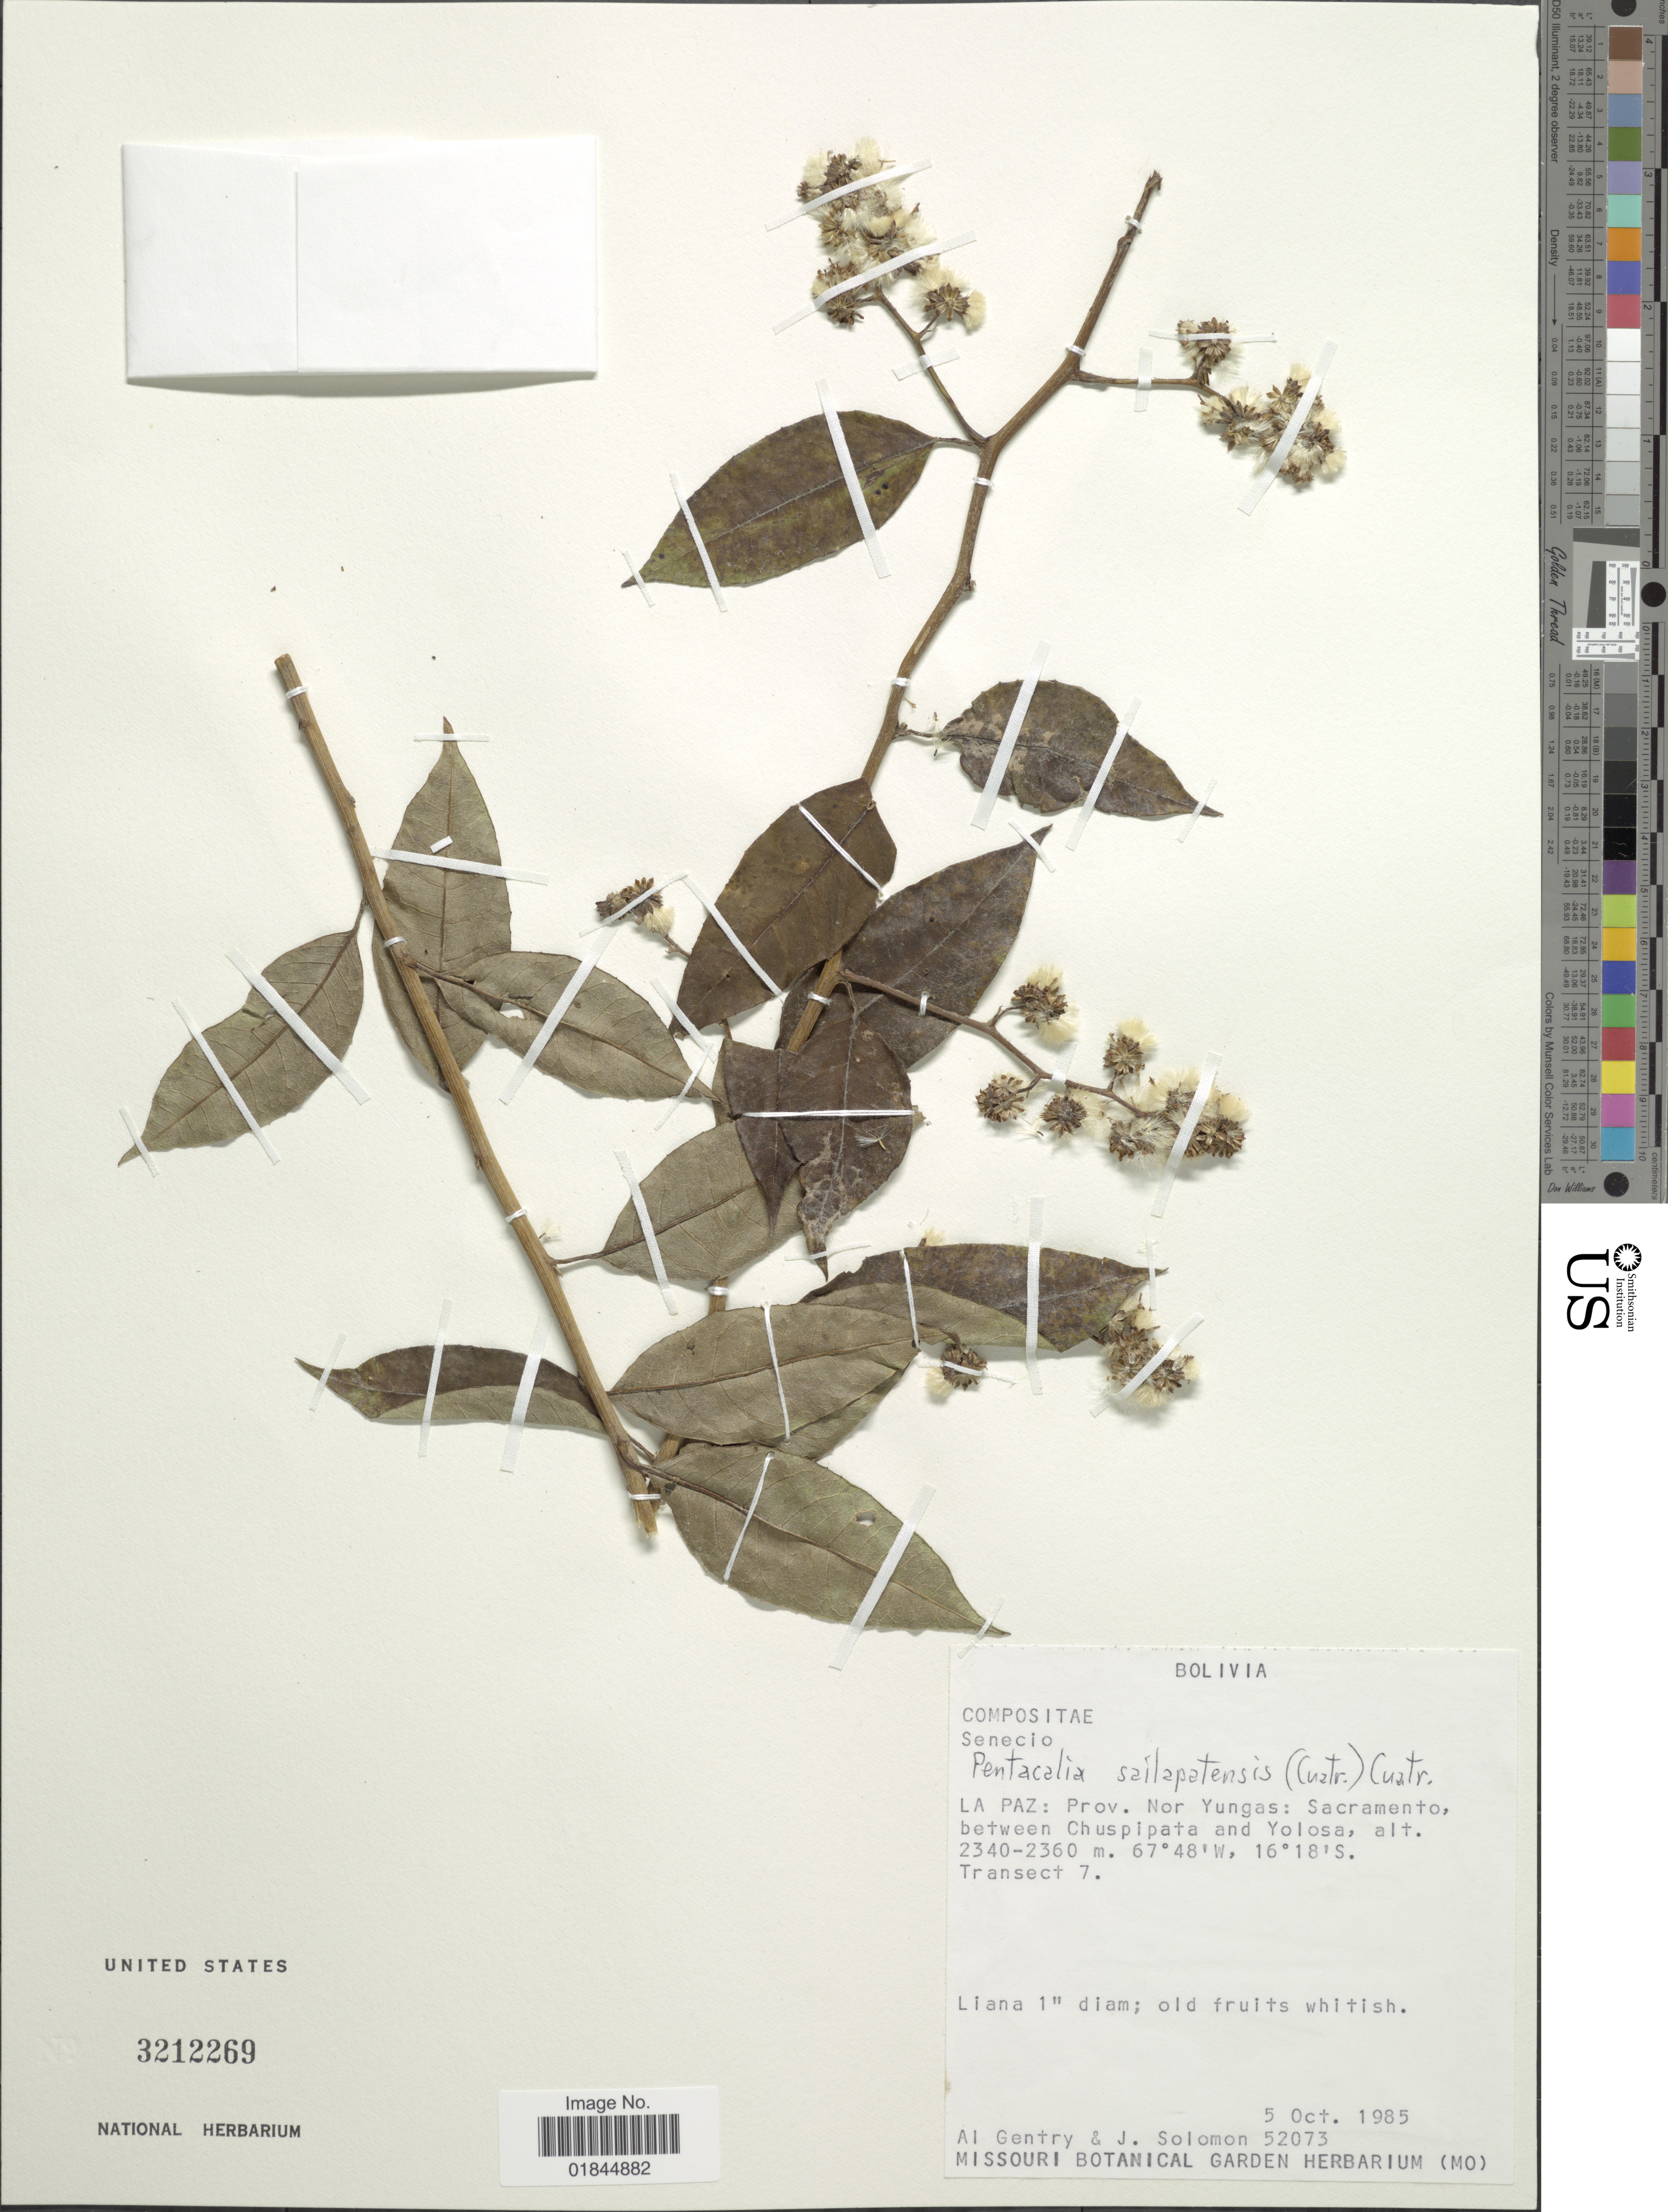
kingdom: Plantae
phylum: Tracheophyta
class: Magnoliopsida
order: Asterales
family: Asteraceae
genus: Pentacalia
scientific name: Pentacalia sailapatensis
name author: (Cuatrec.) Cuatrec.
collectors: A. H. Gentry & J. Solomon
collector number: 52073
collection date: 1985-10-05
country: Bolivia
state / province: La Paz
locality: La Paz: Prov. Nor Yungas: Sacramento, between Chuspipata and Yolosa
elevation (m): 2340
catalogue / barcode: US 3212269